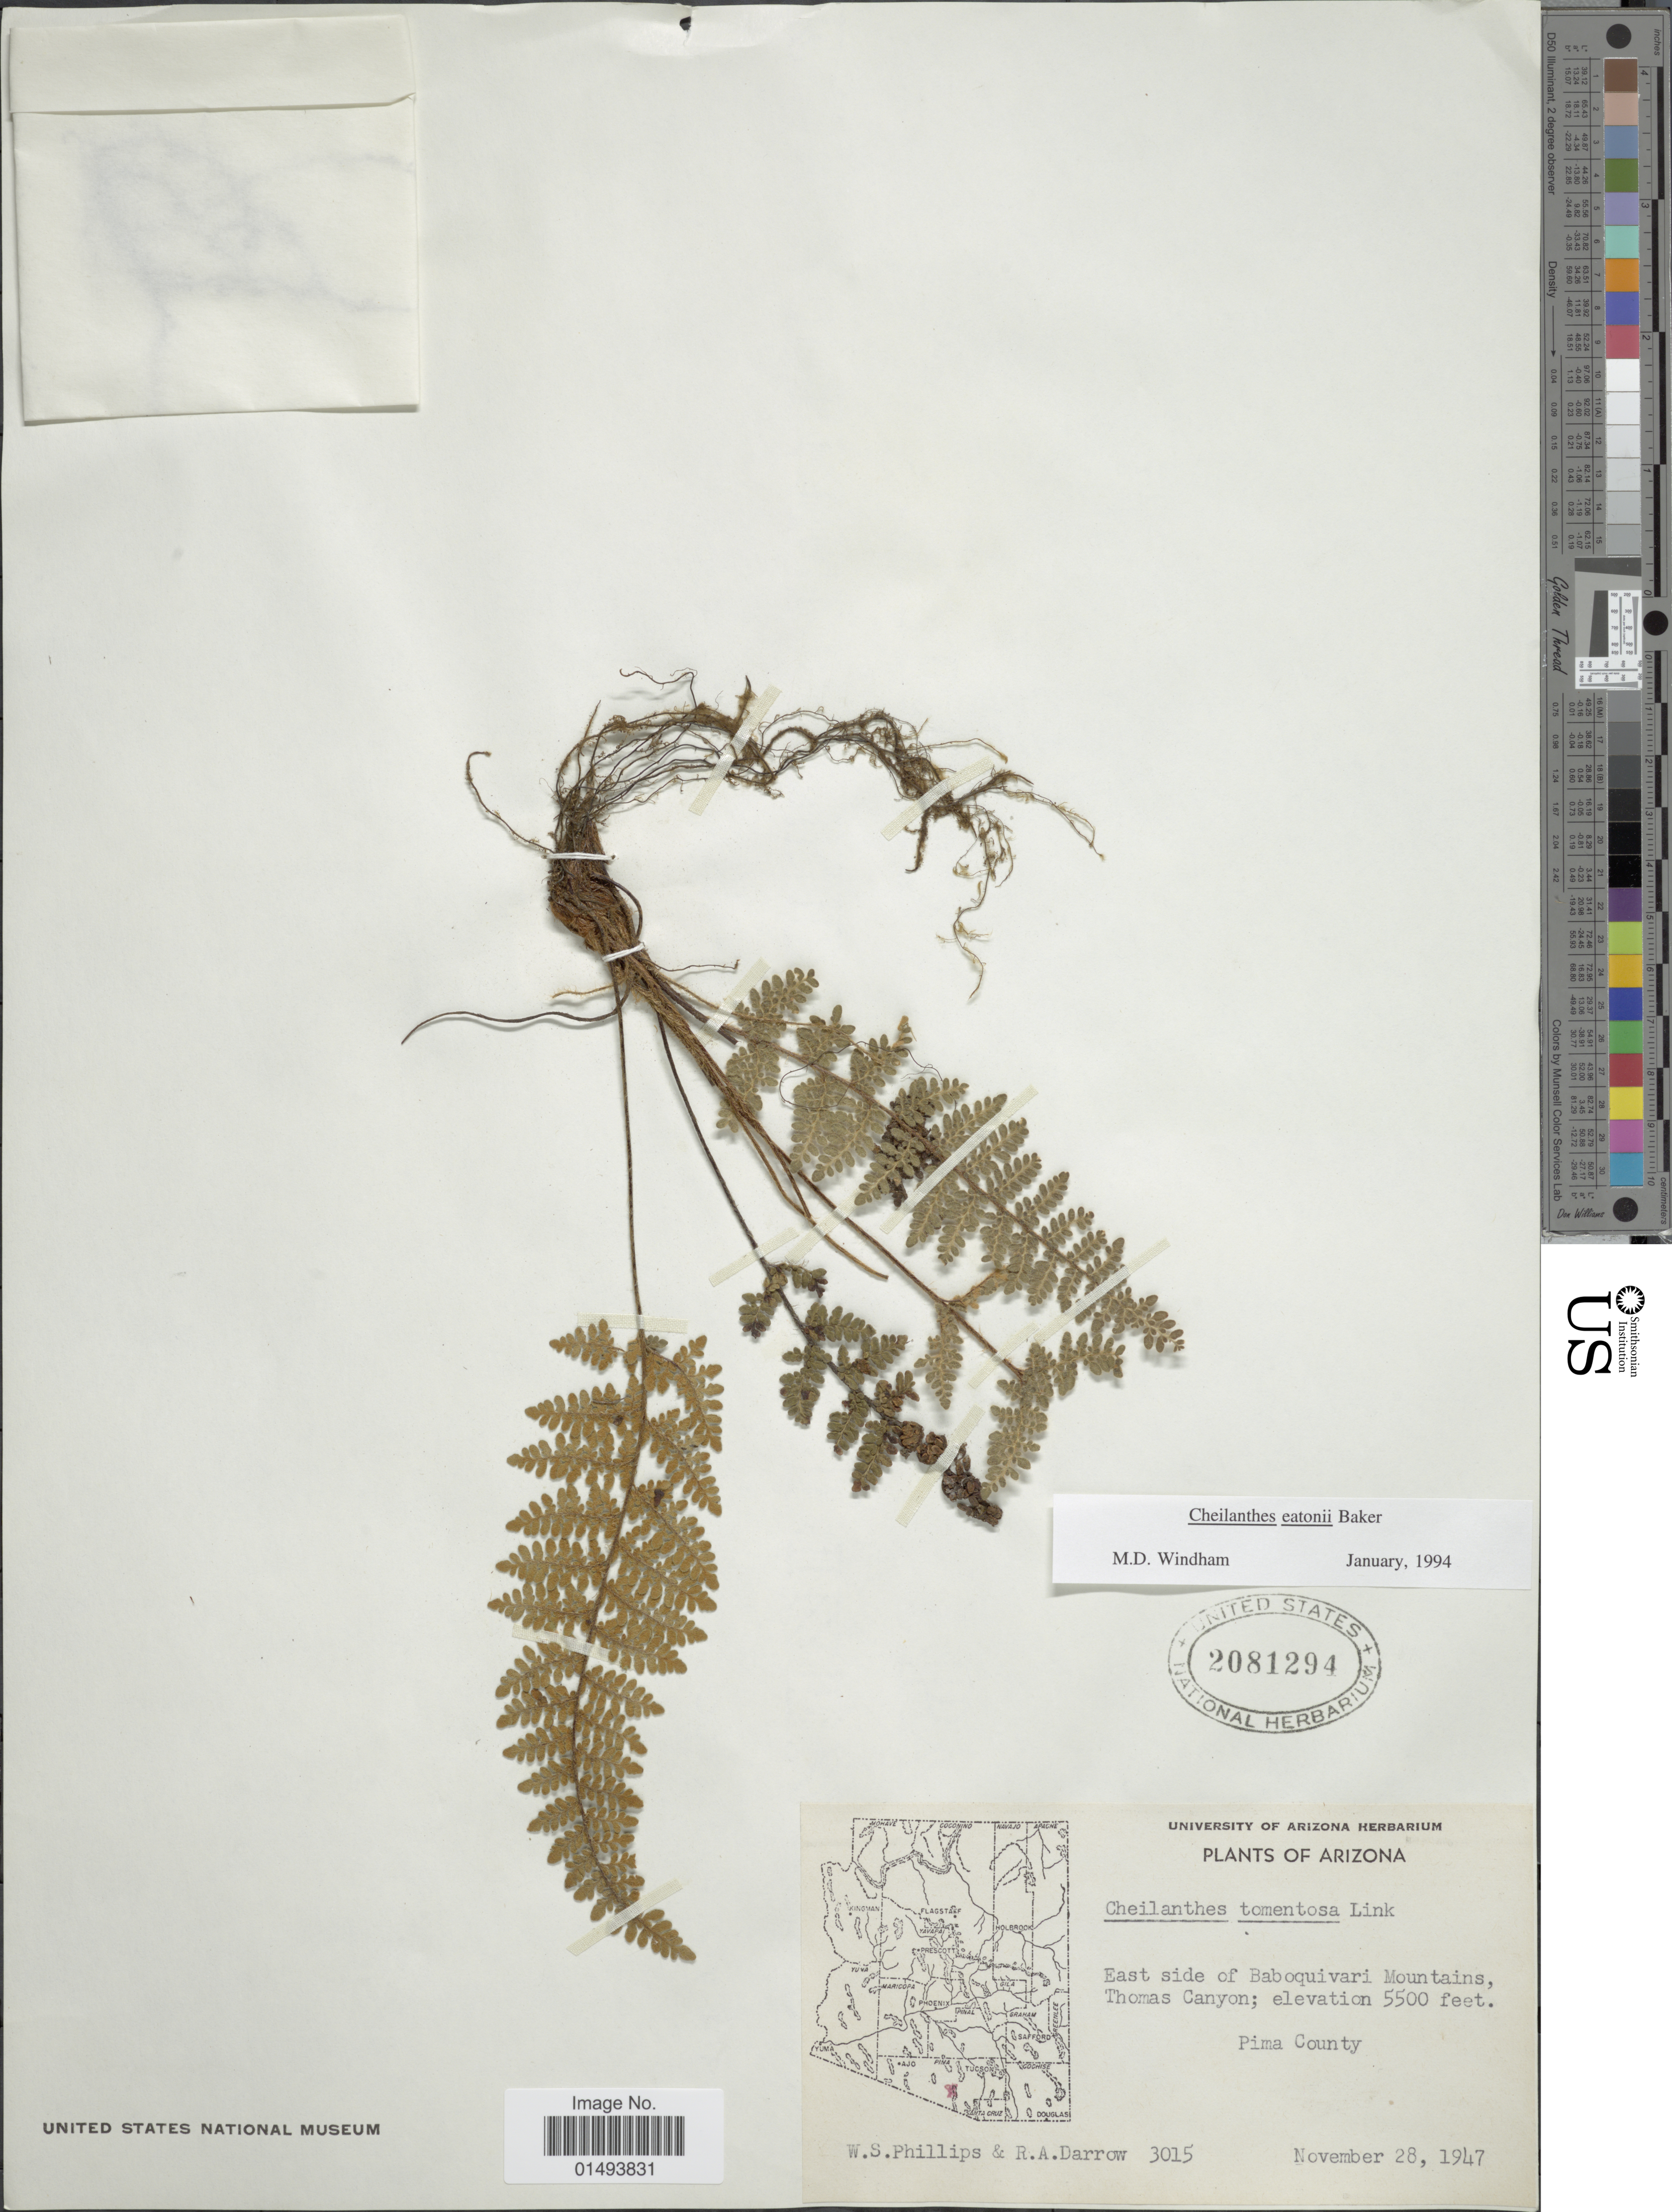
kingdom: Plantae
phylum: Tracheophyta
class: Polypodiopsida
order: Polypodiales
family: Pteridaceae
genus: Myriopteris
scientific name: Myriopteris rufa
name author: Fée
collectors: W. S. Phillips & R. A. Darrow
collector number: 3015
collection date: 1947-11-28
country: United States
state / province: Arizona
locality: Plants of Arizona, East side of Baboquivari Mountains, Thomas Canyon; Pima County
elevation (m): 1676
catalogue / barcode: US 2081294